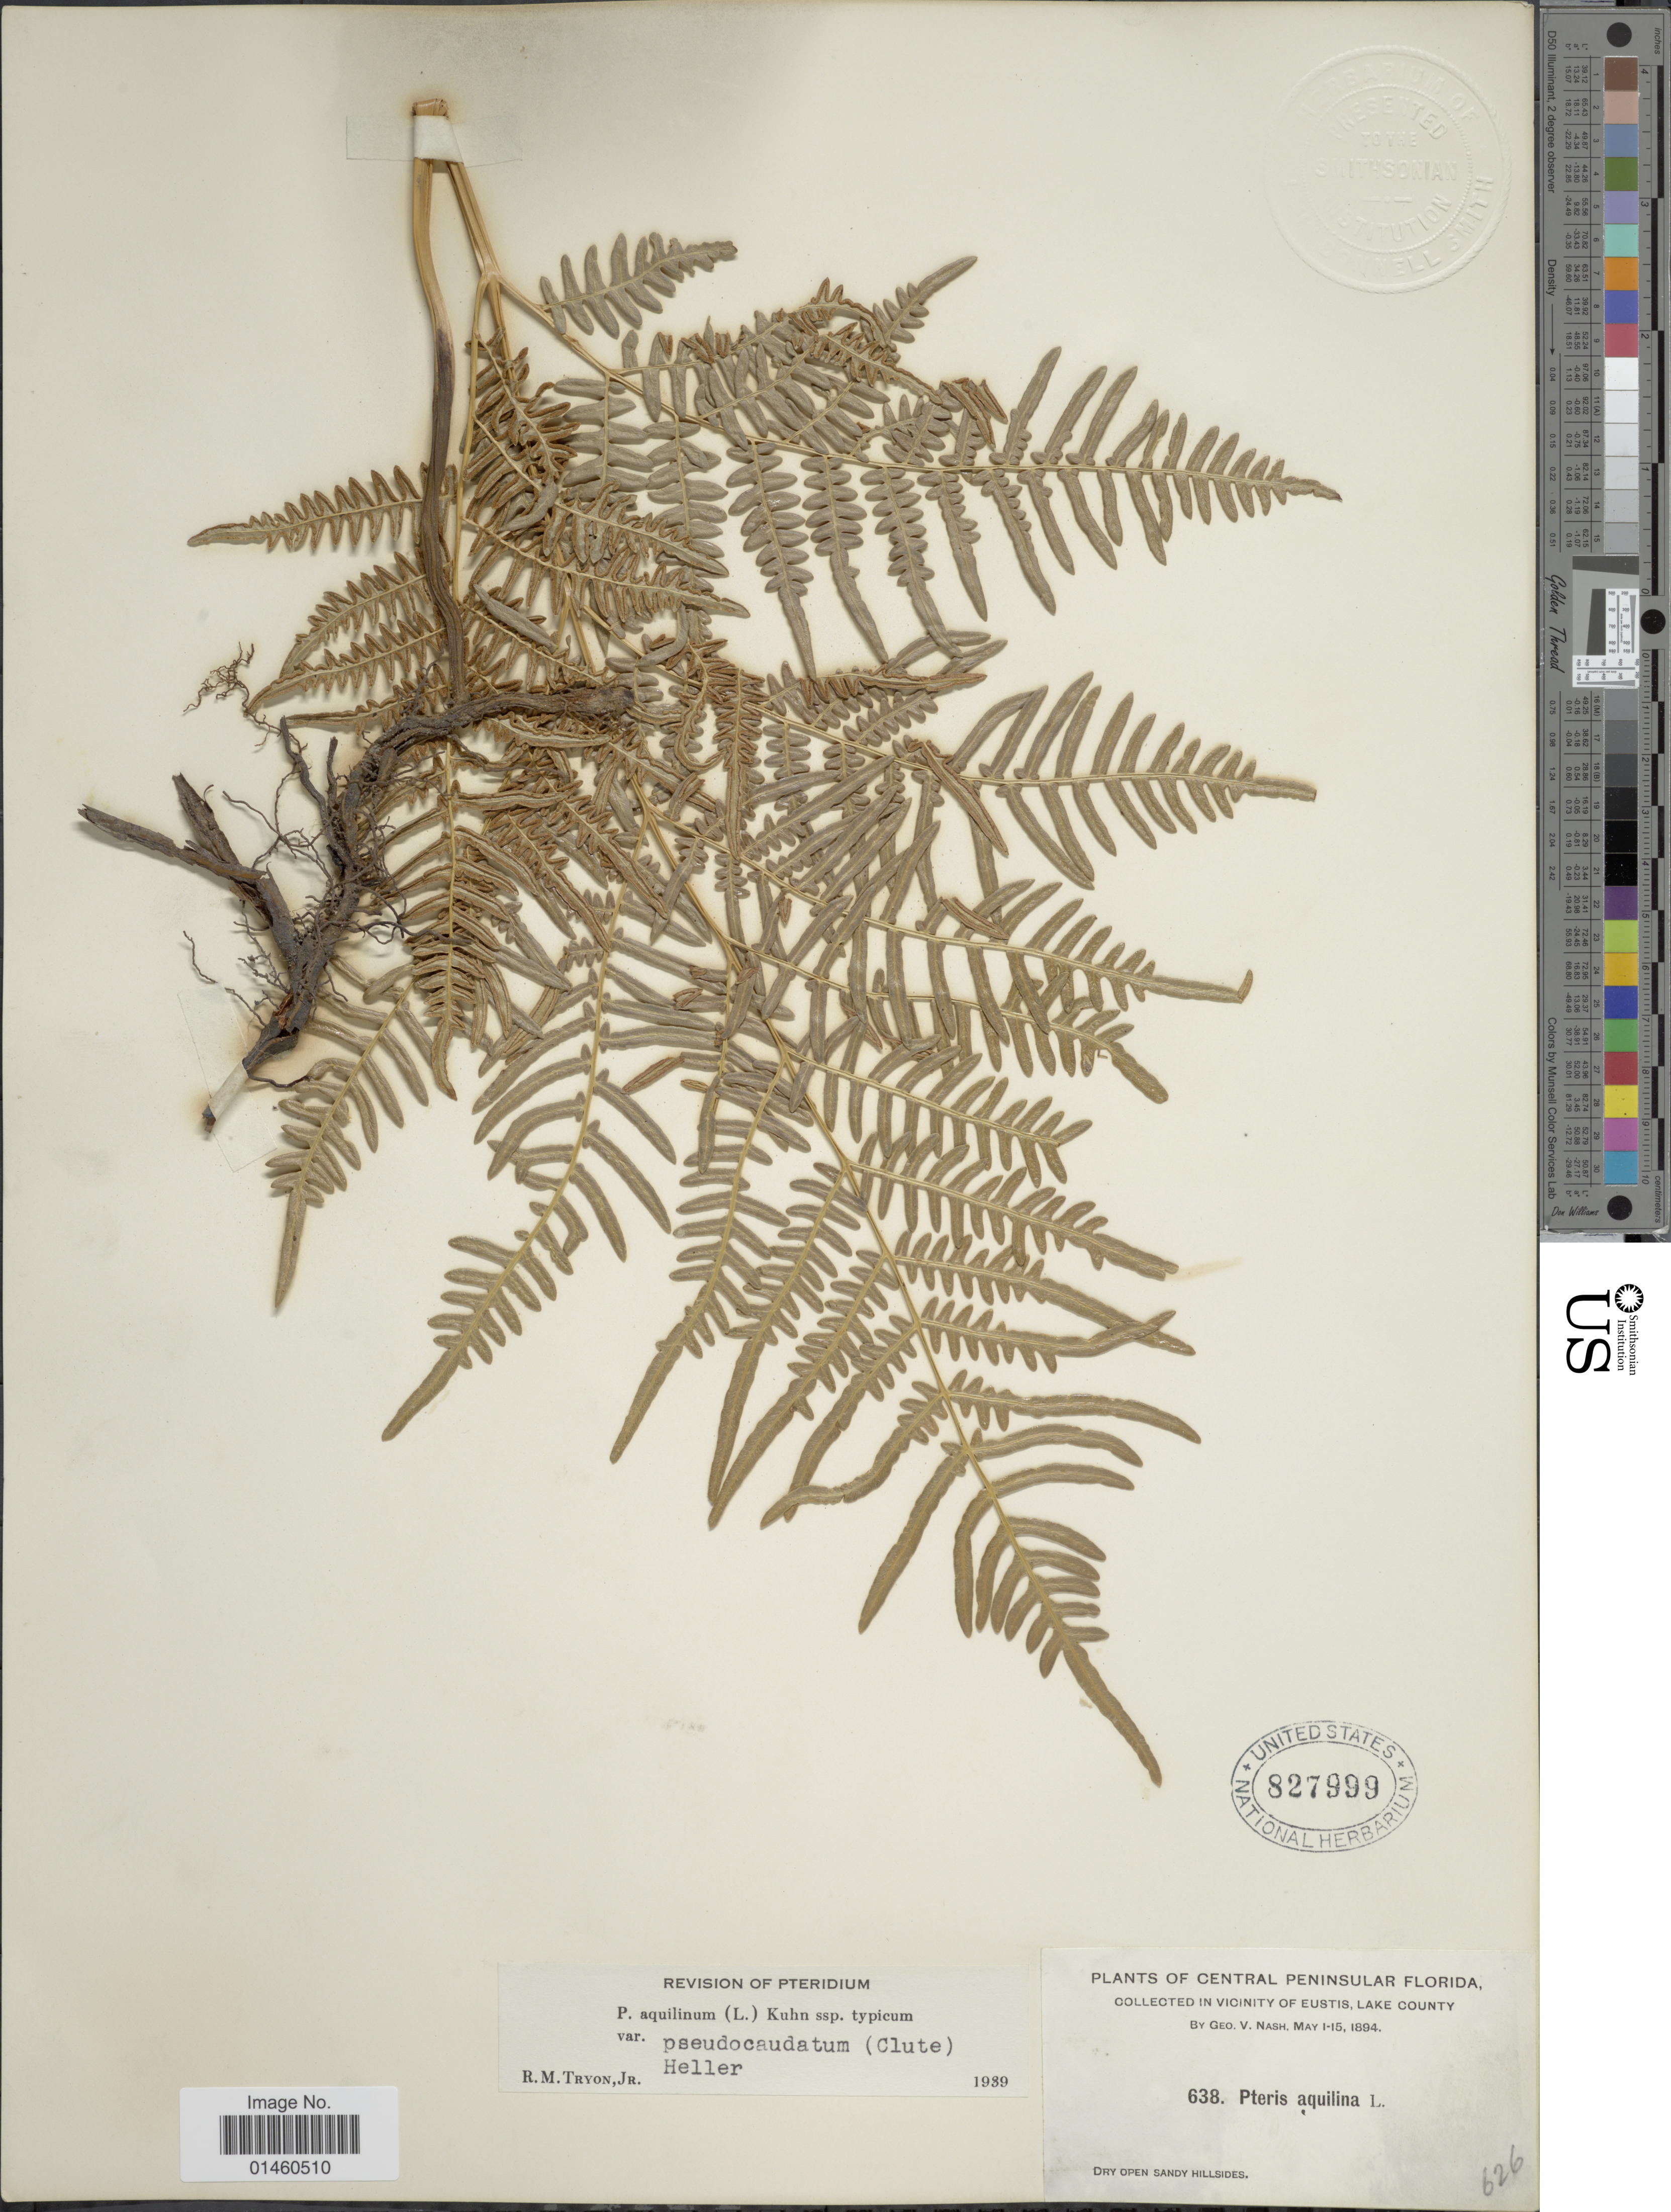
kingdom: Plantae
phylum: Tracheophyta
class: Polypodiopsida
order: Polypodiales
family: Dennstaedtiaceae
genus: Pteridium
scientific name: Pteridium aquilinum var. pseudocaudatum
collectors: G. V. Nash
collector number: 638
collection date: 1894-05-01/1894-05-15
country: United States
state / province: Florida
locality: Central Peninsular Florida, in vicinity of Eustis, Lake County.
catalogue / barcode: US 827999